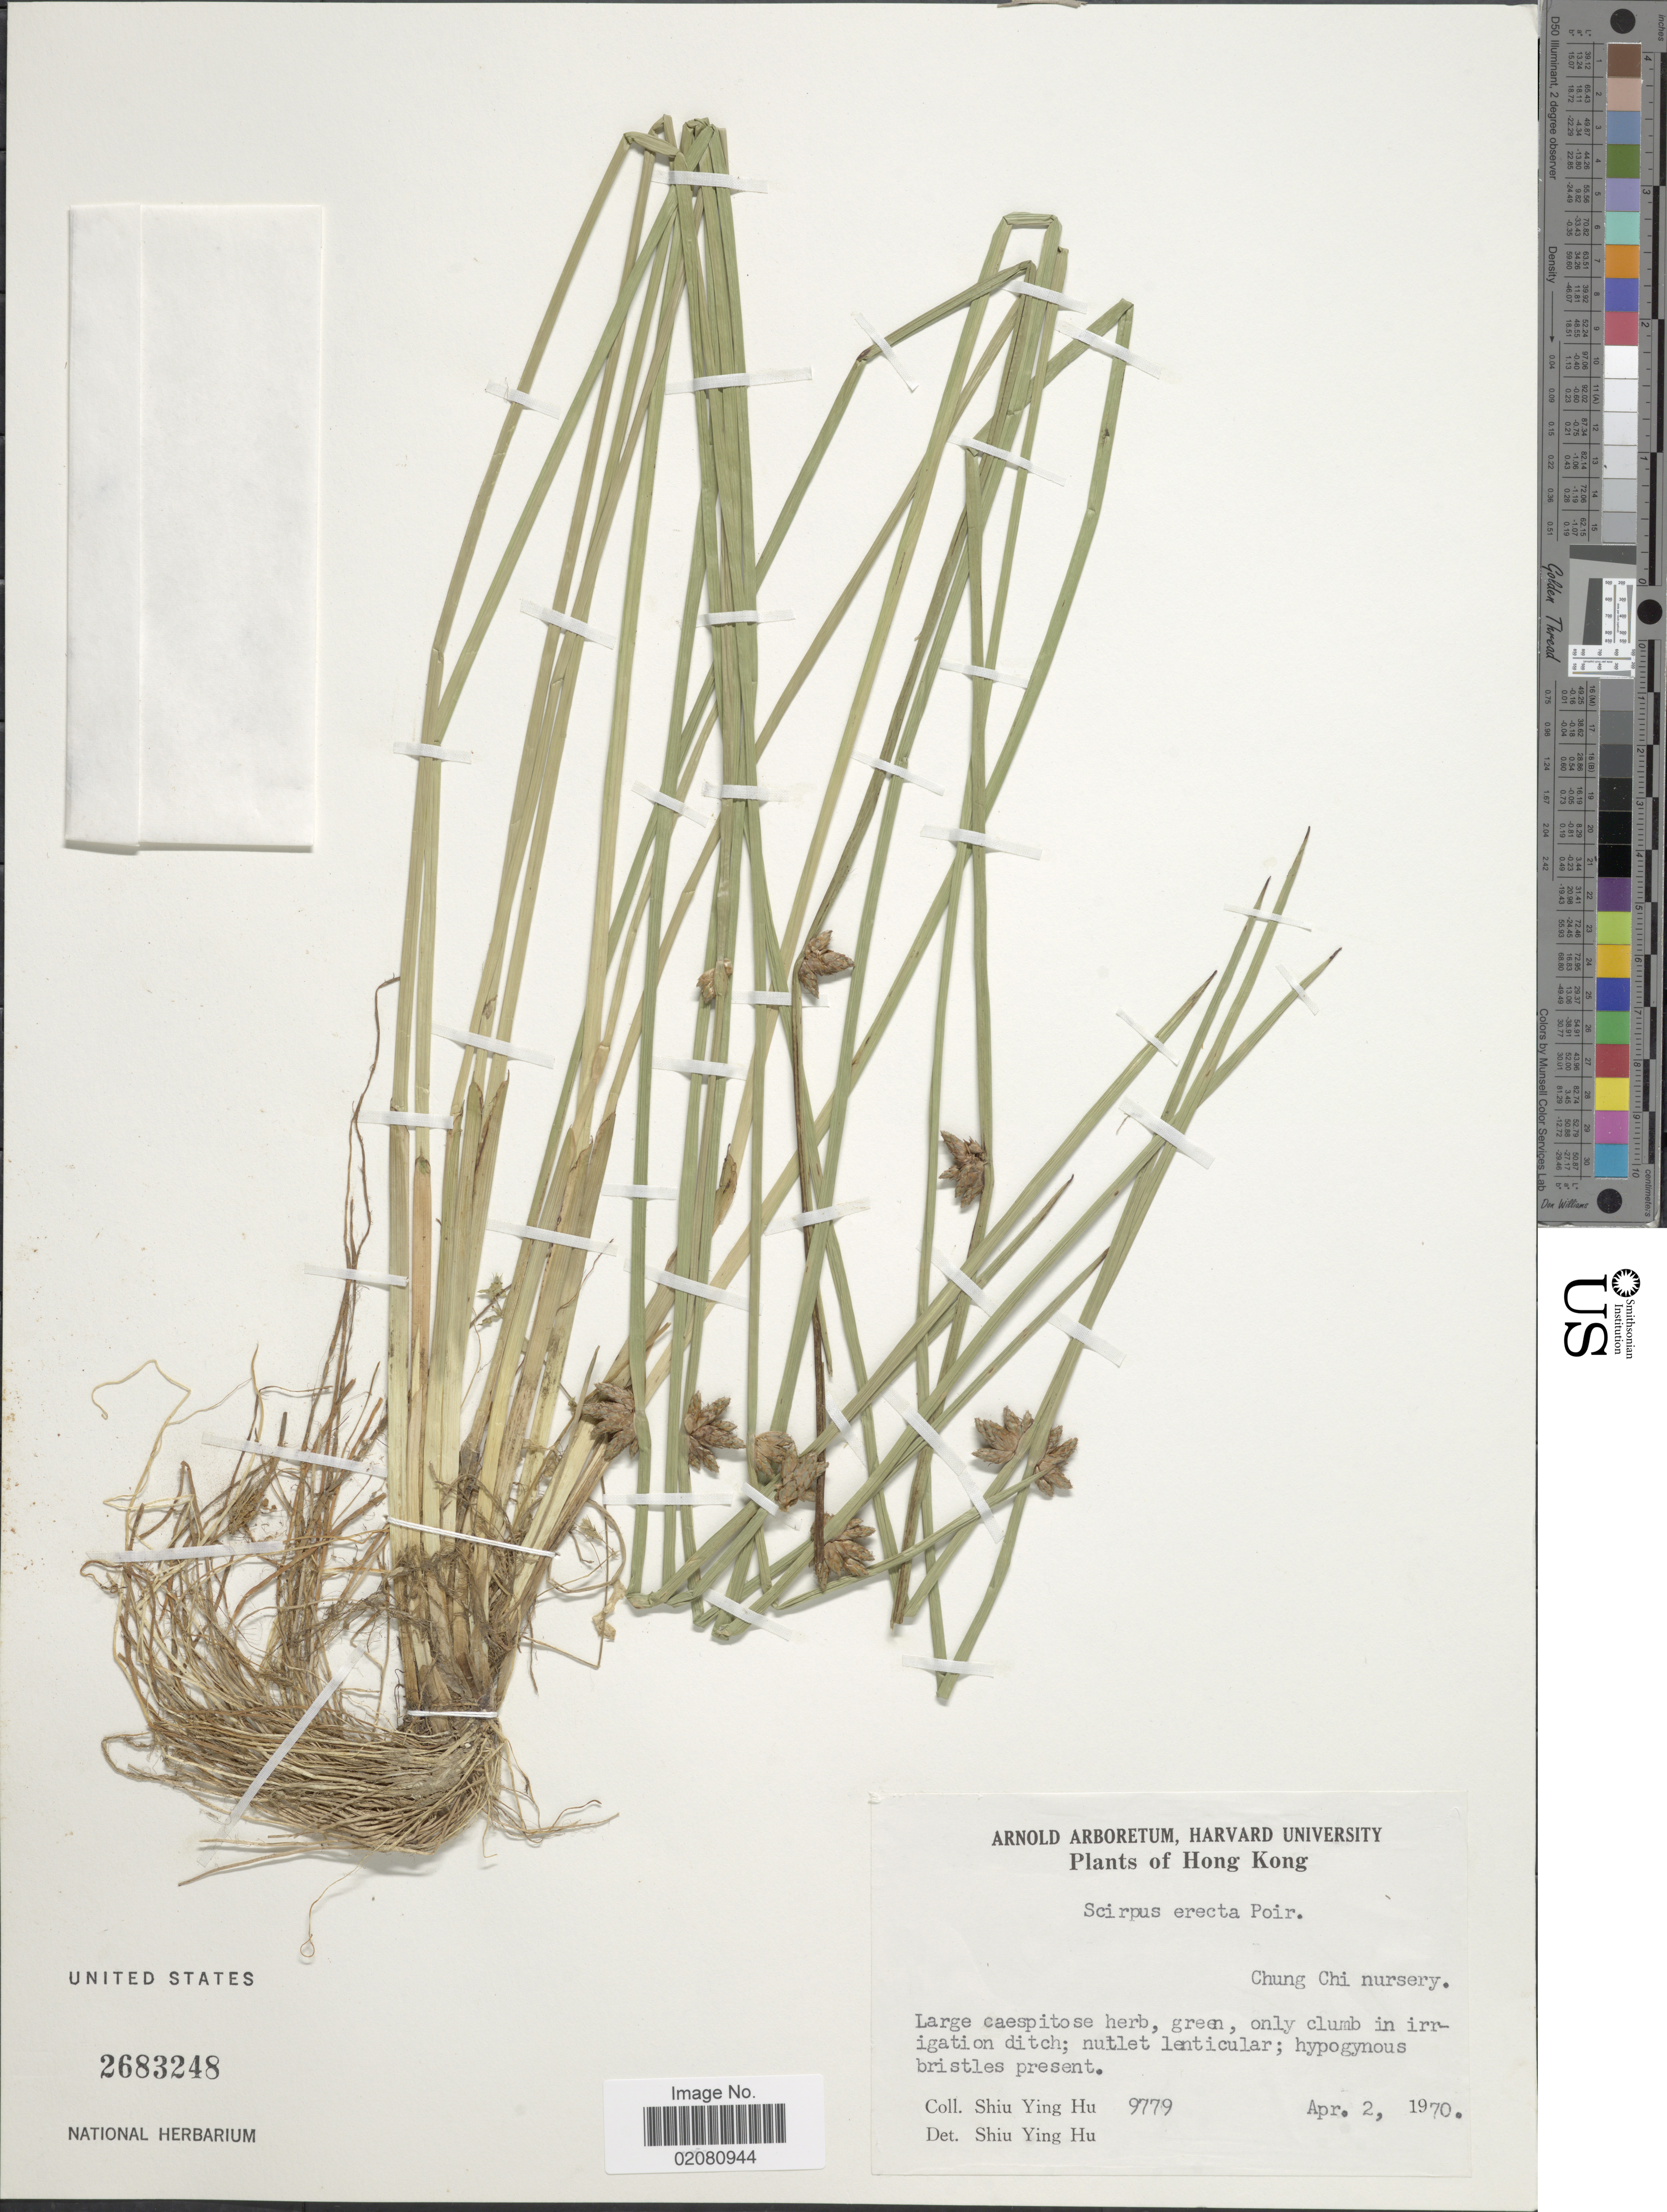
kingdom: Plantae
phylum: Tracheophyta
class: Liliopsida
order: Poales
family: Cyperaceae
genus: Schoenoplectus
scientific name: Schoenoplectus juncoides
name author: (Roxb.) Palla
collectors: S. Y. Hu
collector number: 9779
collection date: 1970-04-02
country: China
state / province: Hong Kong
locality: Chung Chi nursery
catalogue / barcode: US 2683248